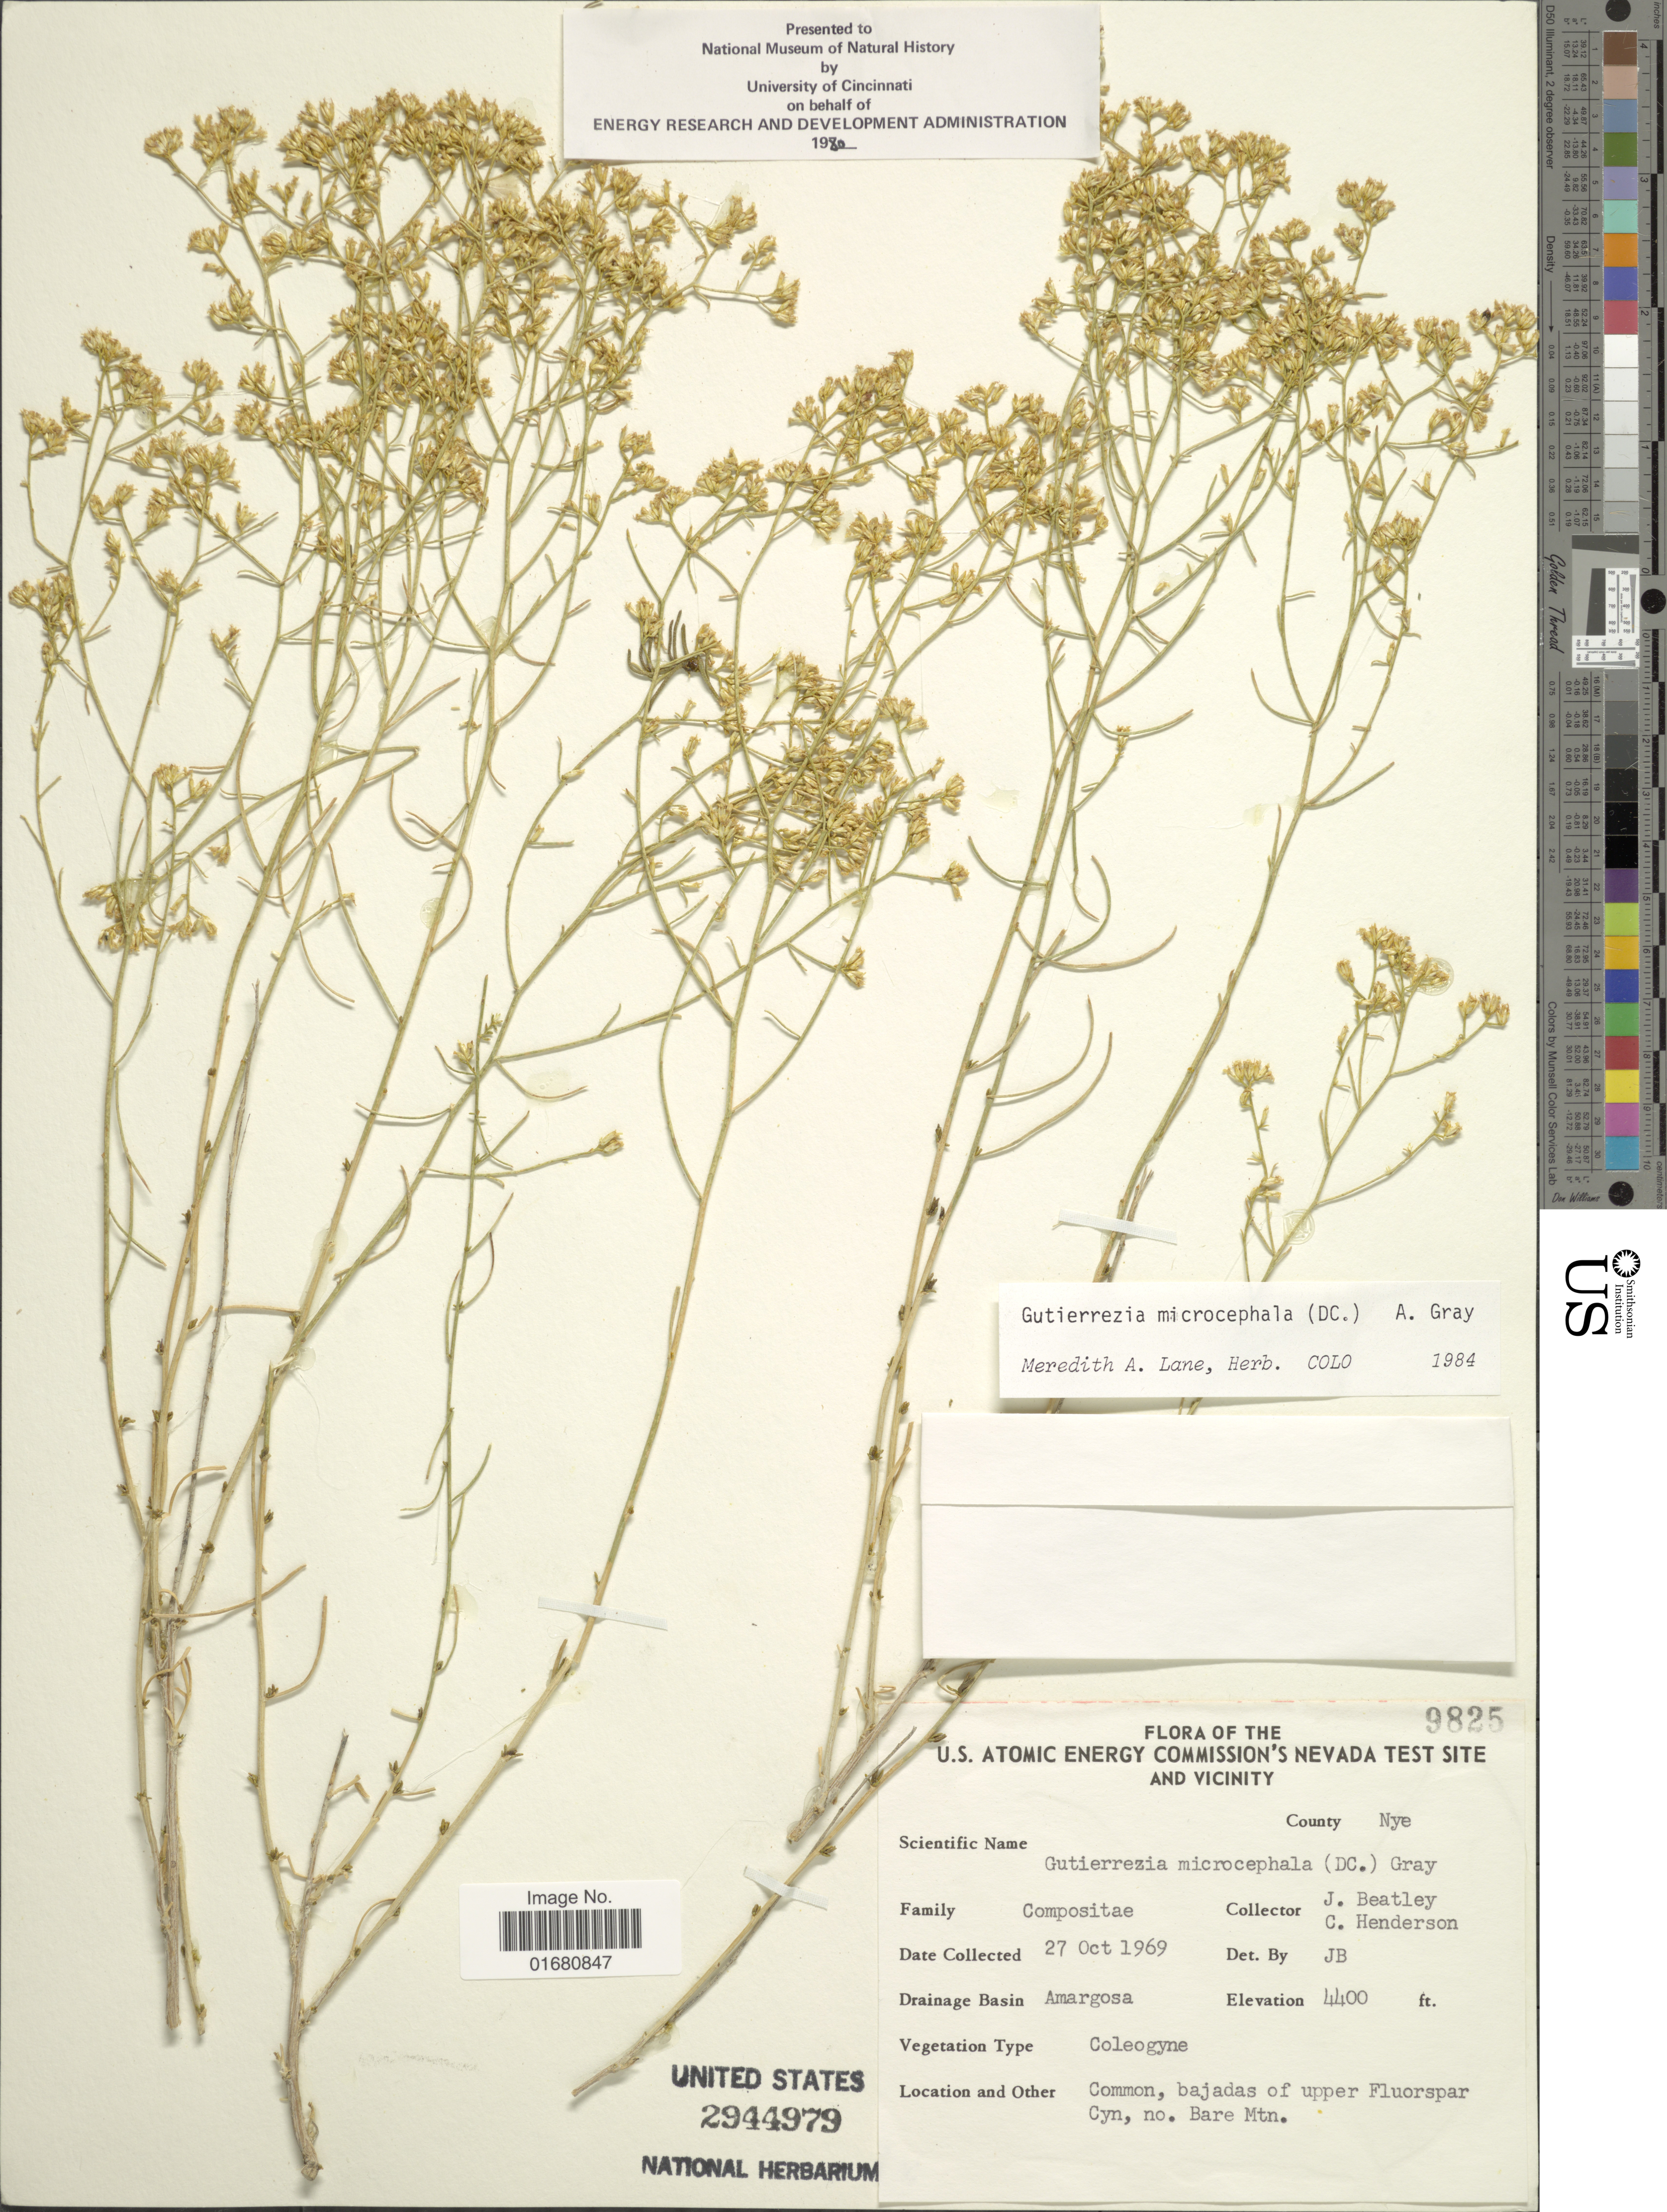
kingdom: Plantae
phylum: Tracheophyta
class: Magnoliopsida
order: Asterales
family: Asteraceae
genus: Gutierrezia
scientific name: Gutierrezia microcephala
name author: (DC.) A. Gray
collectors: J. C. Beatley & C. Henderson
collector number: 9825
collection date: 1969-10-27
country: United States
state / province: Nevada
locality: U.S. Atomic Energy Commission's Nevada test site and Vicinity, Drainage Basin: Amargosa, Common, bajadas of upper Fluorspar Cyn, no. Bare Mtn., County Nye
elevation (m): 1341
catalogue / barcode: US 2944979